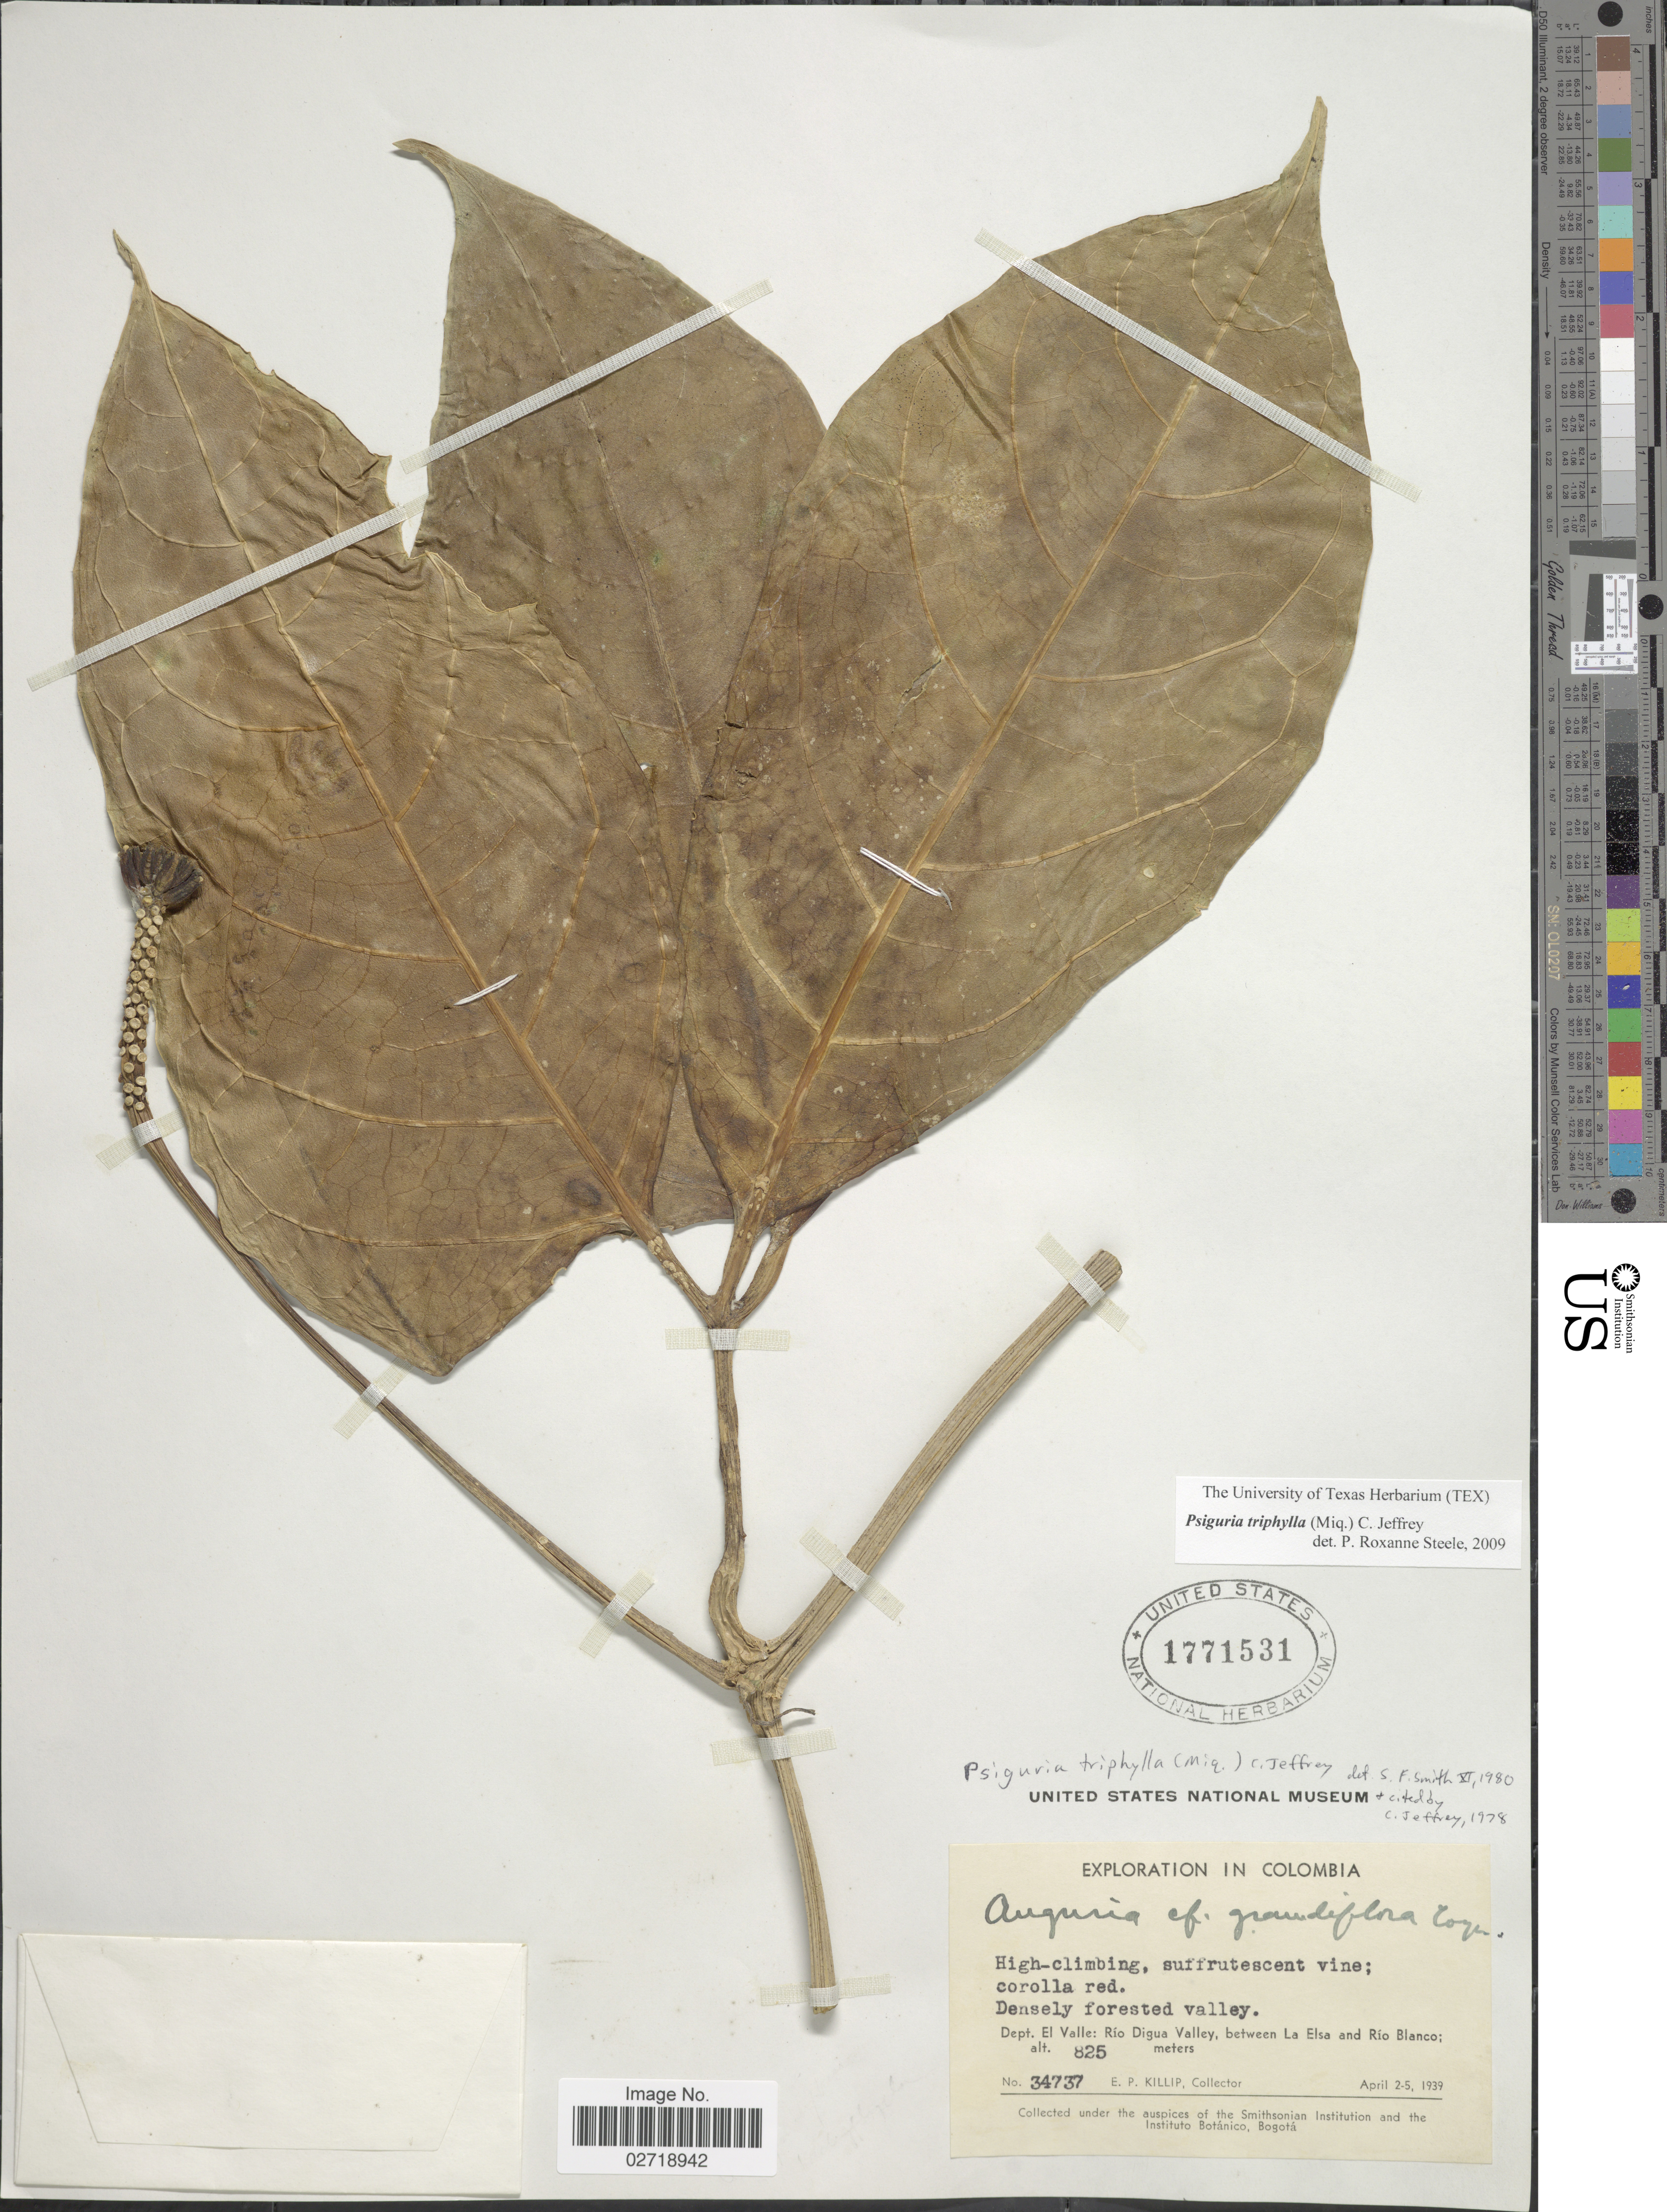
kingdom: Plantae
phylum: Tracheophyta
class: Magnoliopsida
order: Cucurbitales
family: Cucurbitaceae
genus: Psiguria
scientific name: Psiguria triphylla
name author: (Miq.) C. Jeffrey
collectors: E. P. Killip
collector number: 34737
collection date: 1939-04-02/1939-04-05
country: Colombia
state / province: Valle del Cauca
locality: Dept. El Valle: Rio Dagua Valley, between La Elsa and Rio Blanco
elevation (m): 825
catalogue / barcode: US 1771531